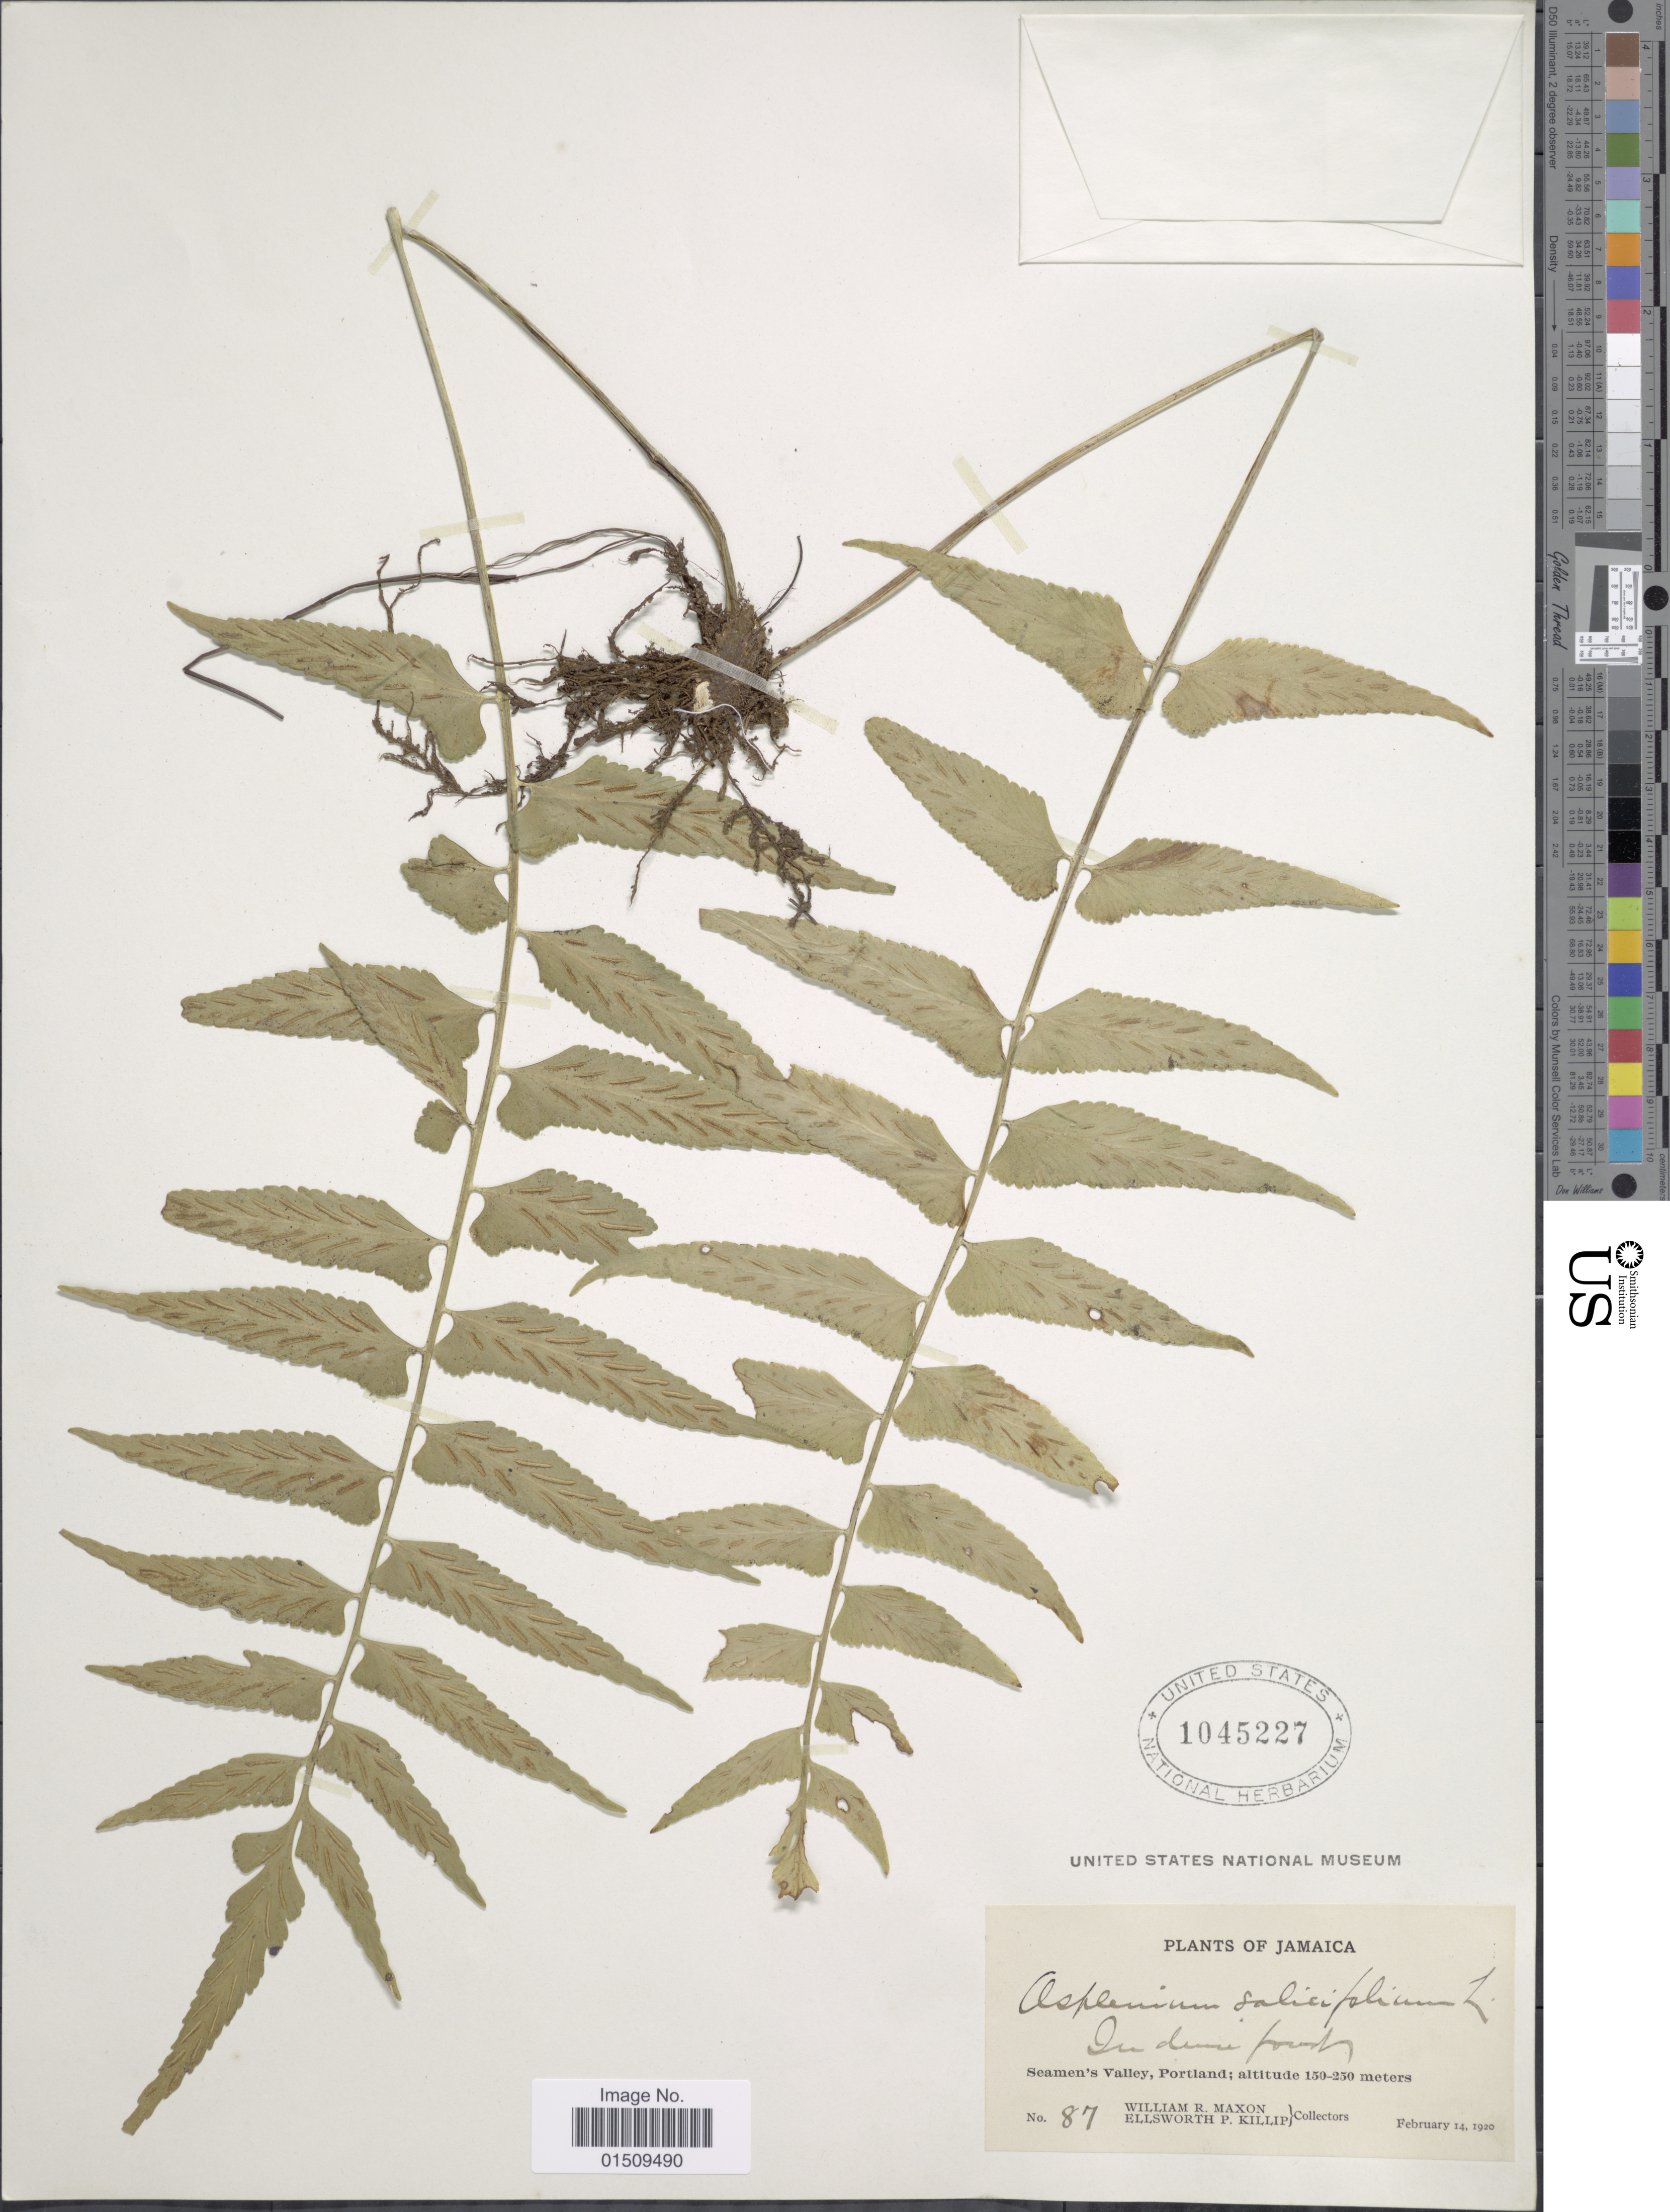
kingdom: Plantae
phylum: Tracheophyta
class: Polypodiopsida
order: Polypodiales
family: Aspleniaceae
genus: Asplenium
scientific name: Asplenium salicifolium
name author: L.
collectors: W. R. Maxon & E. P. Killip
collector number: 87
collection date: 1920-02-14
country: Jamaica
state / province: Portland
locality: Jamaica, Seamen's Valley.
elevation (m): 150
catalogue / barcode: US 1045227